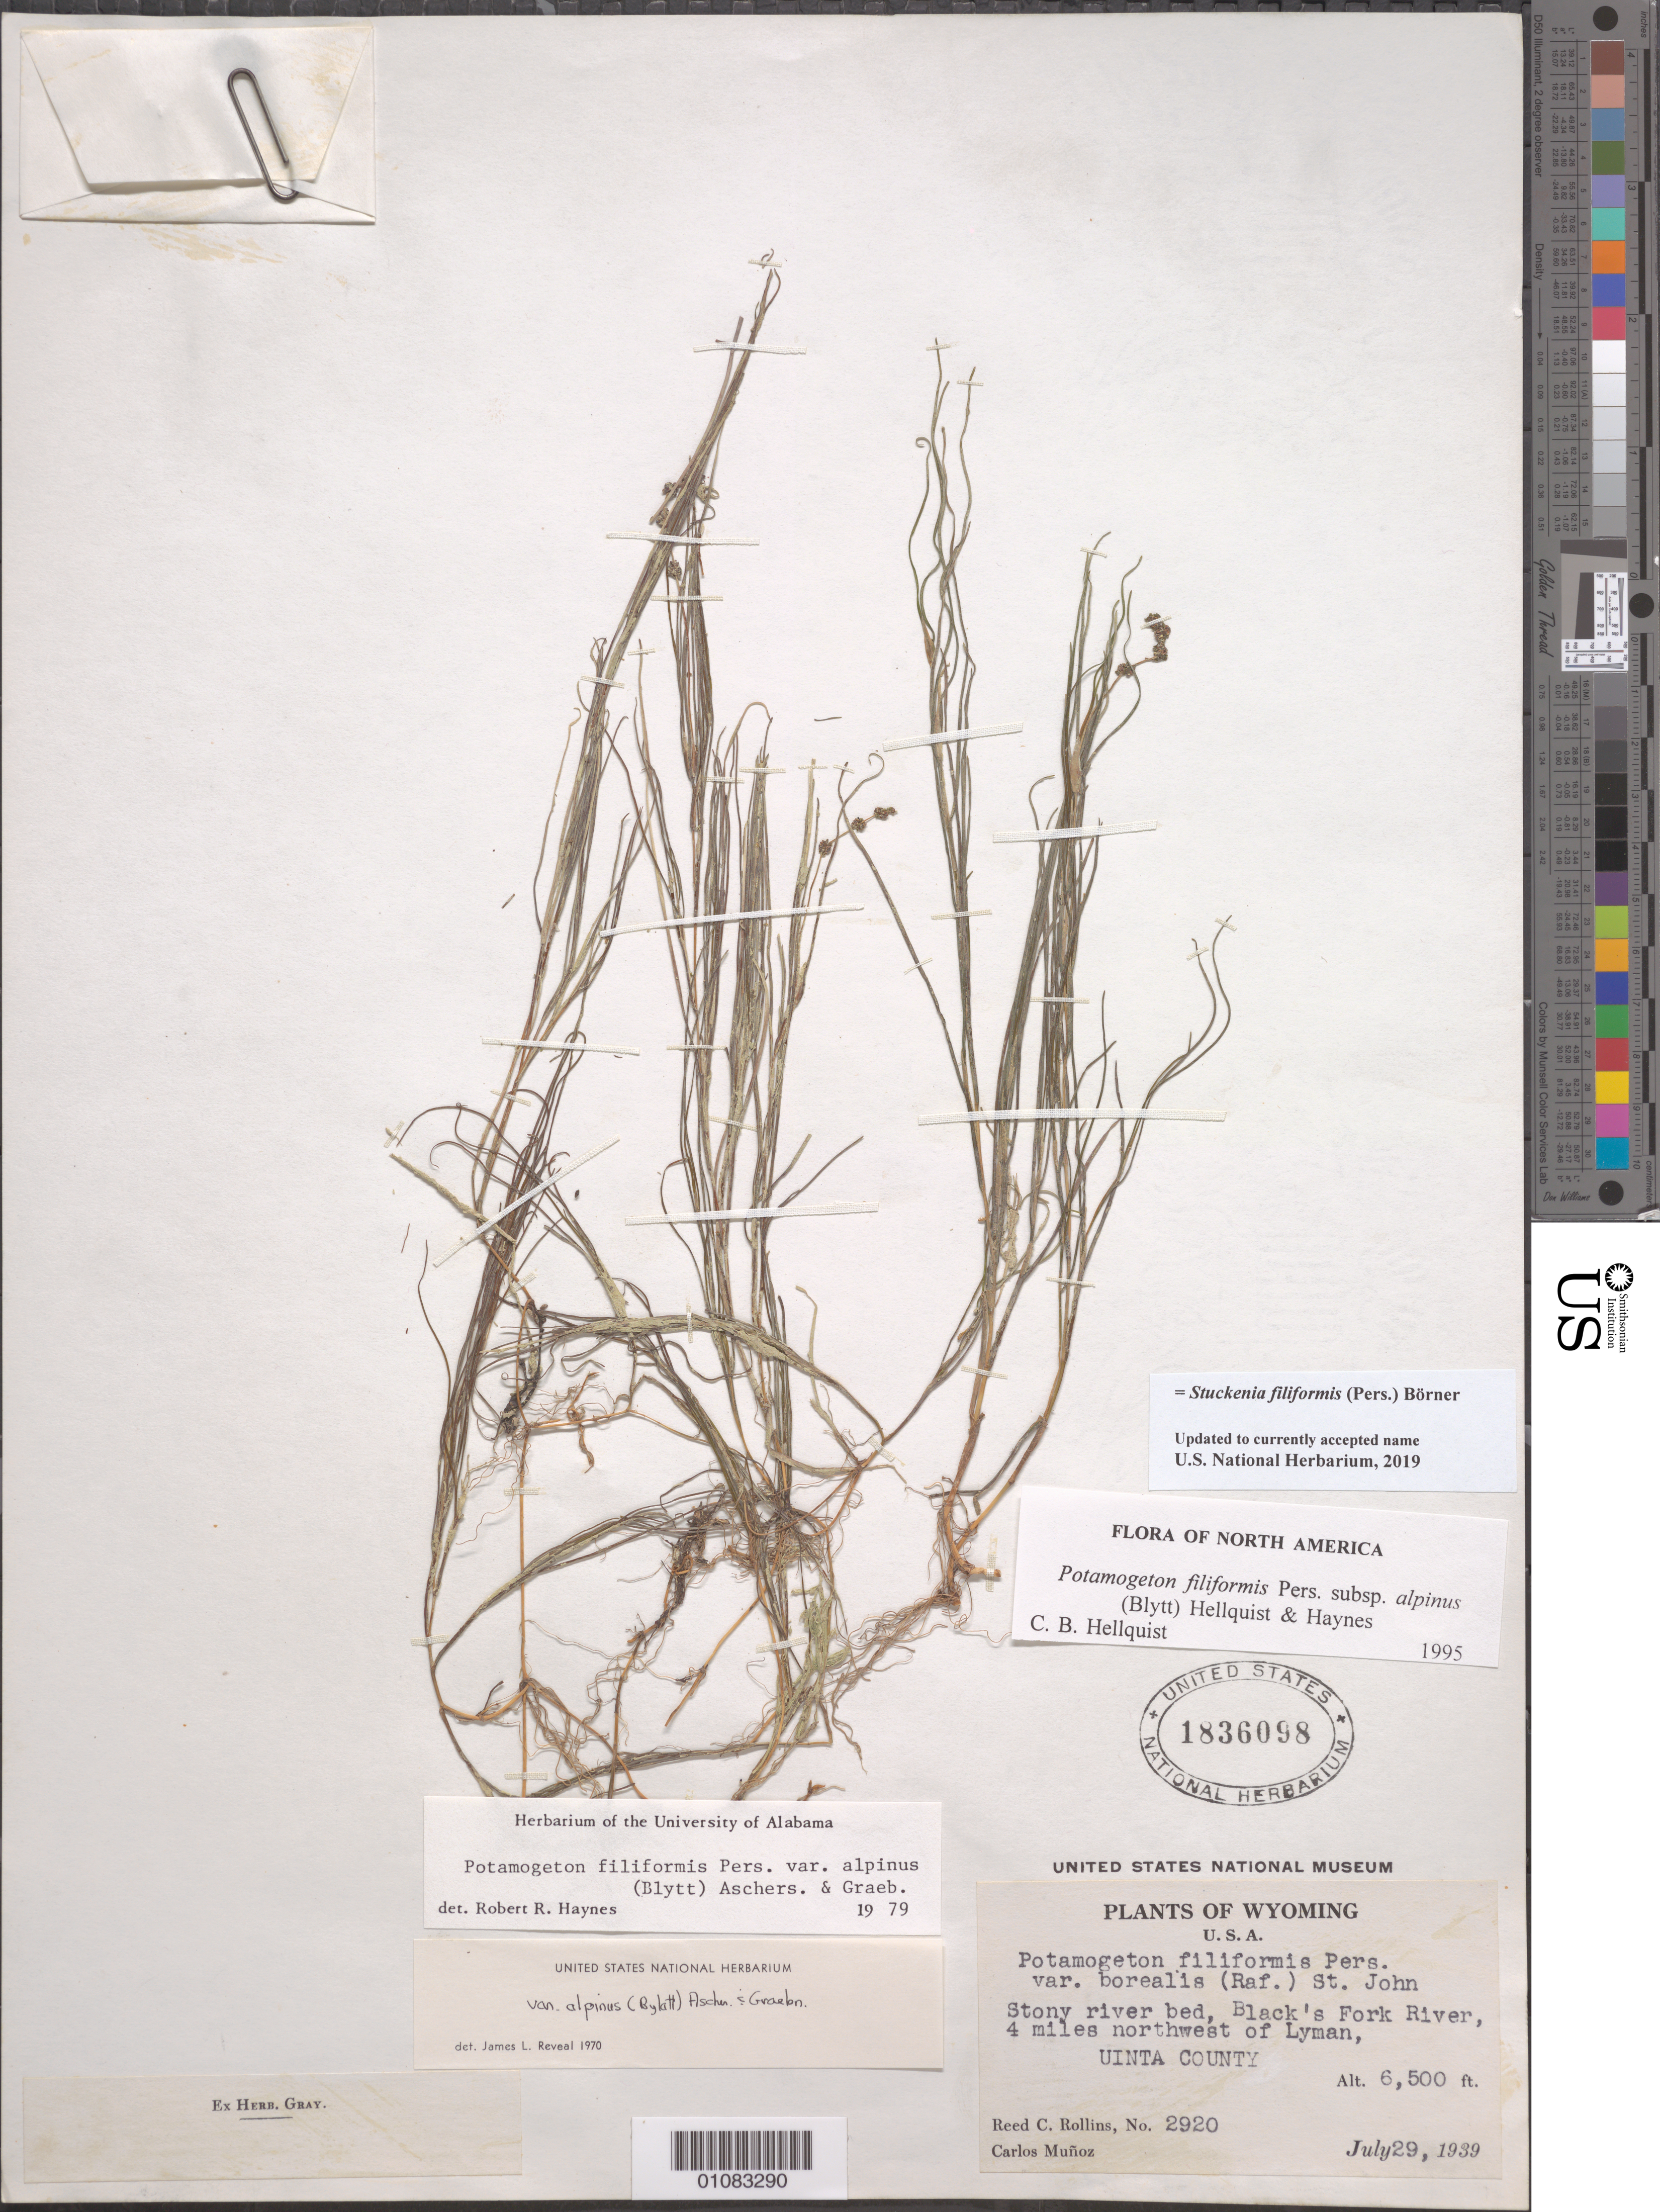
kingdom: Plantae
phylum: Tracheophyta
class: Liliopsida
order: Alismatales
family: Potamogetonaceae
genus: Stuckenia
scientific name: Stuckenia filiformis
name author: (Pers.) Börner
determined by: Strong, Mark T., (BOT), Smithsonian Institution - National Museum of Natural History (UNITED STATES)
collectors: R. C. Rollins & C. Muñoz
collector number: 2920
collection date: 1939-07-29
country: United States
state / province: Wyoming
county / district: Uinta County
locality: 4 mi. NW of Lyman, Black's Fork River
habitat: Stony river bed.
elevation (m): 1981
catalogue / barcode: US 1836098